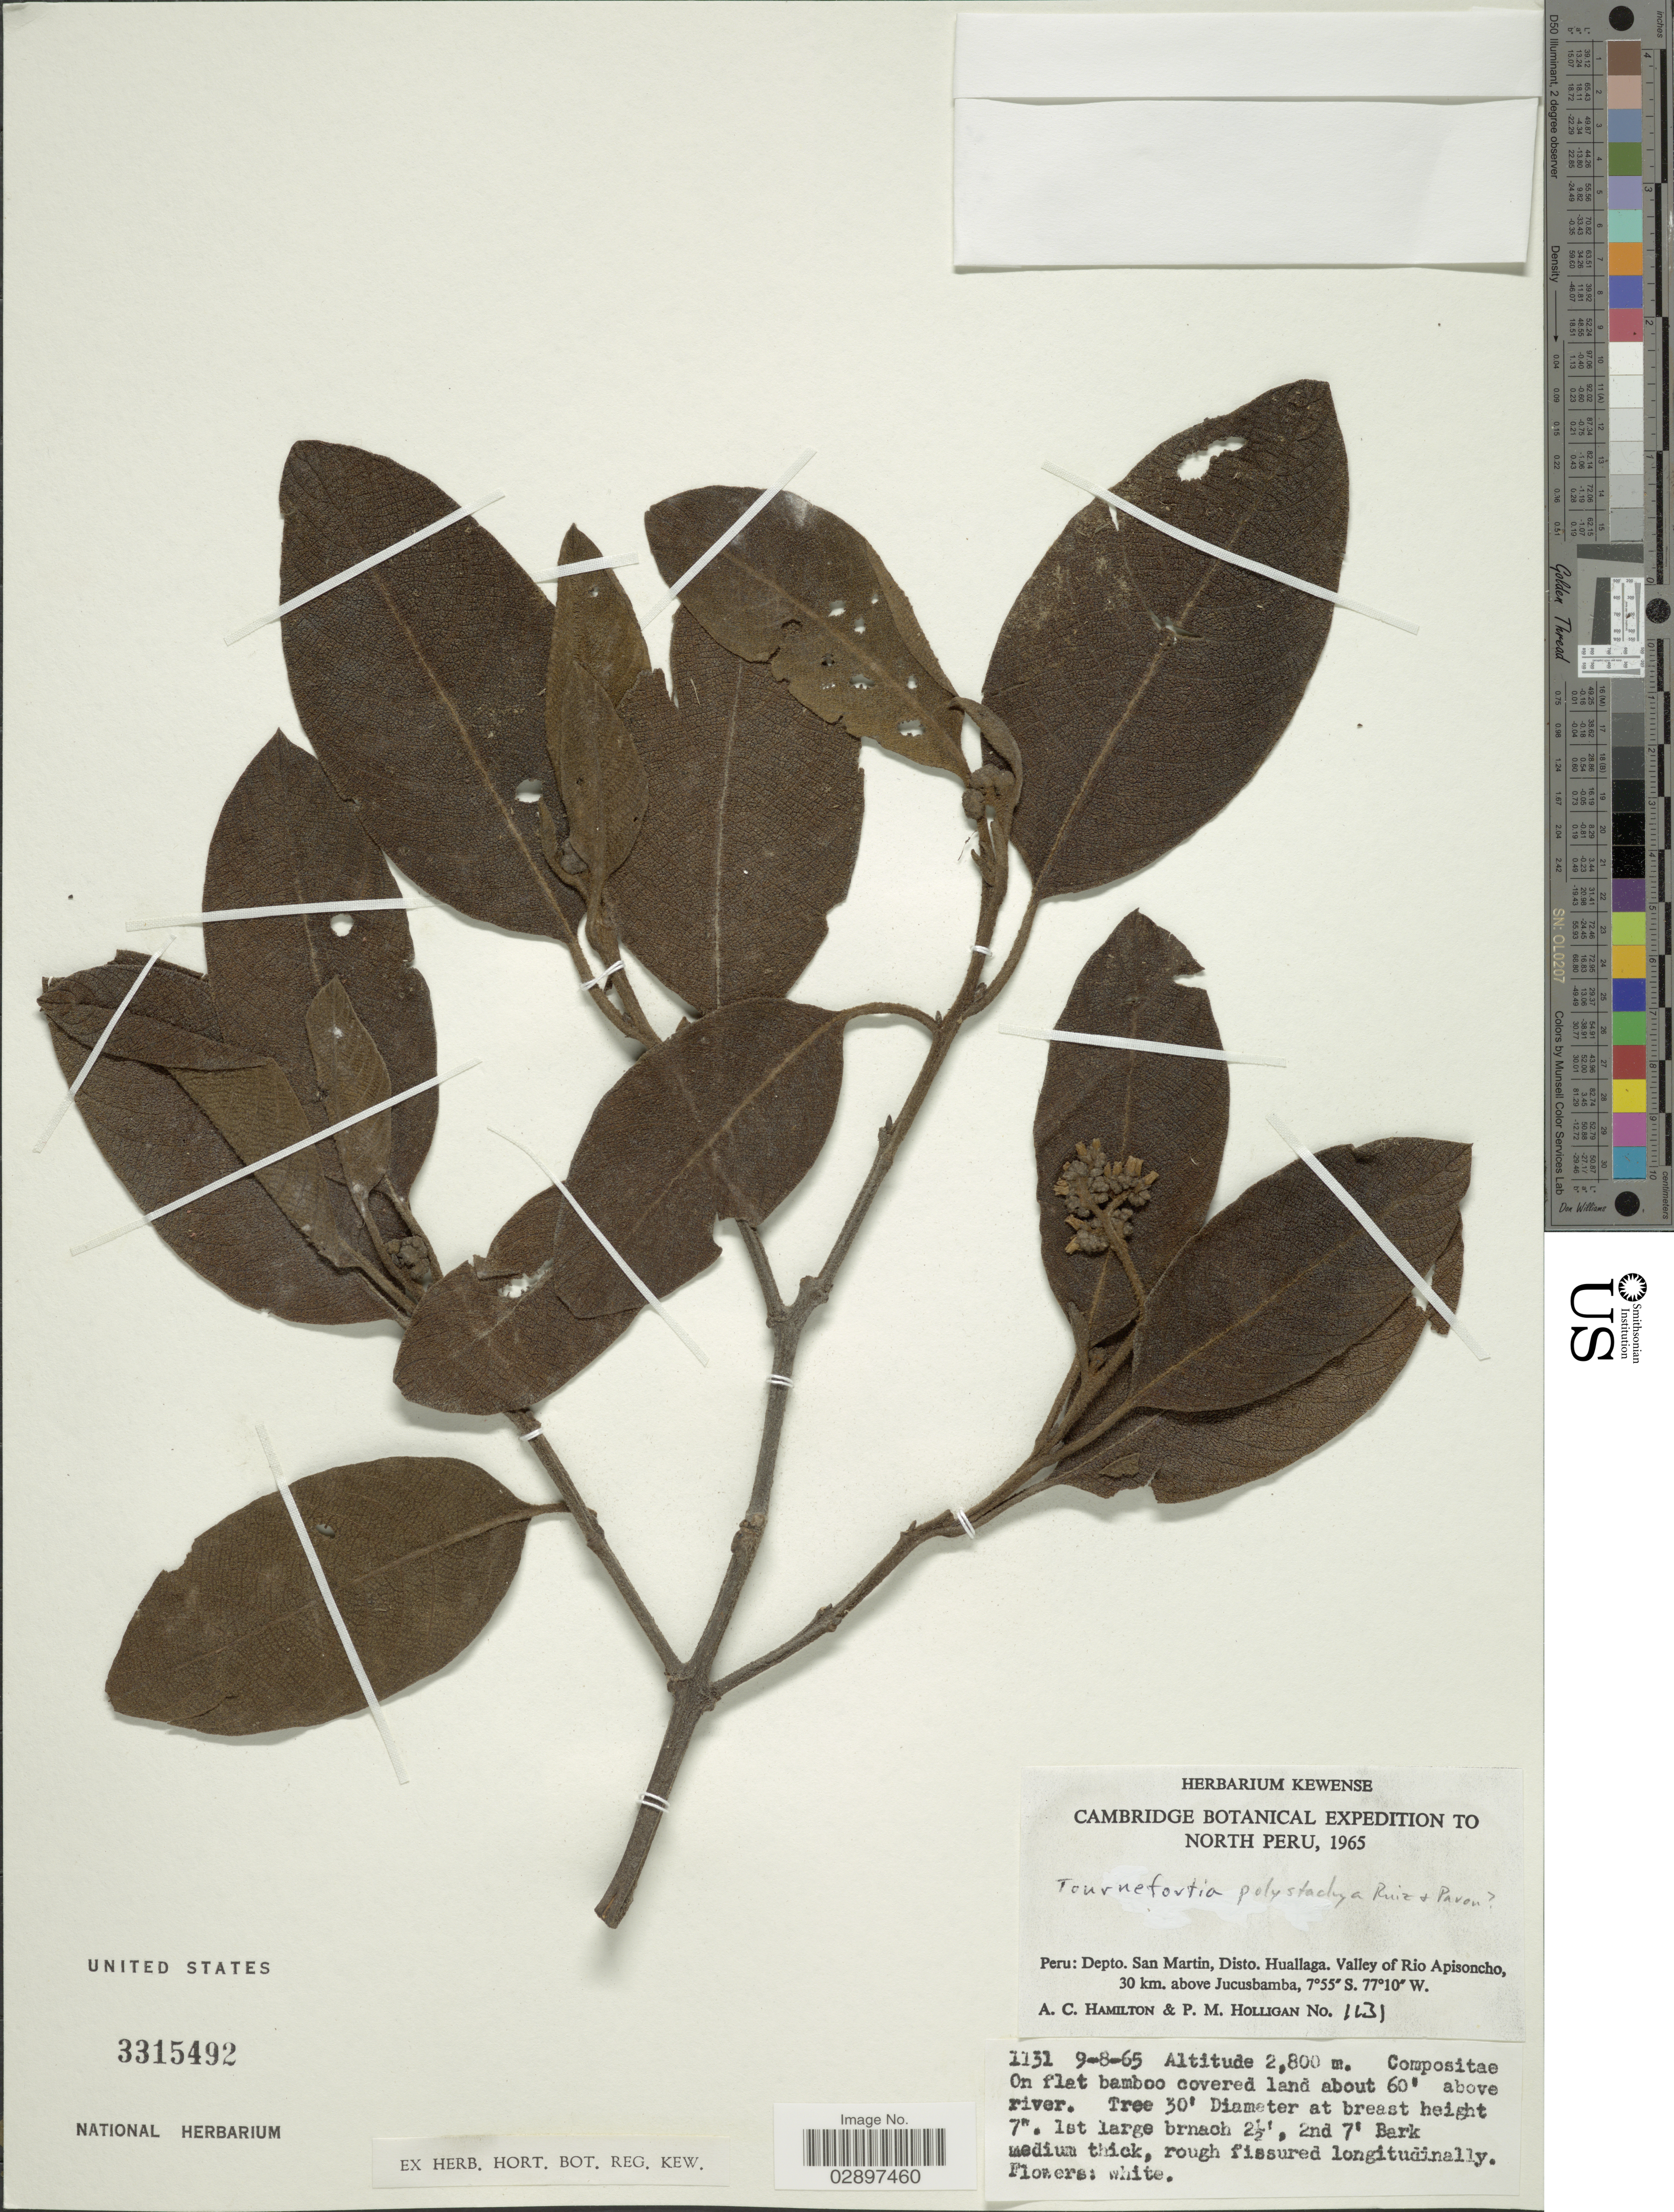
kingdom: Plantae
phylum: Tracheophyta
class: Magnoliopsida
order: Boraginales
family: Heliotropiaceae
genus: Tournefortia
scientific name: Tournefortia polystachya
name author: Ruiz & Pav.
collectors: A. Hamilton & P. Holligan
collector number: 1131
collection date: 1965-08-09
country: Peru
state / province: San Martín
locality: North Peru. Depto. San Martin, Disto. Huallaga. Valley of Rio Apisoncho, 30 km. above Jucusbamba.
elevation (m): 2800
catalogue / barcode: US 3315492